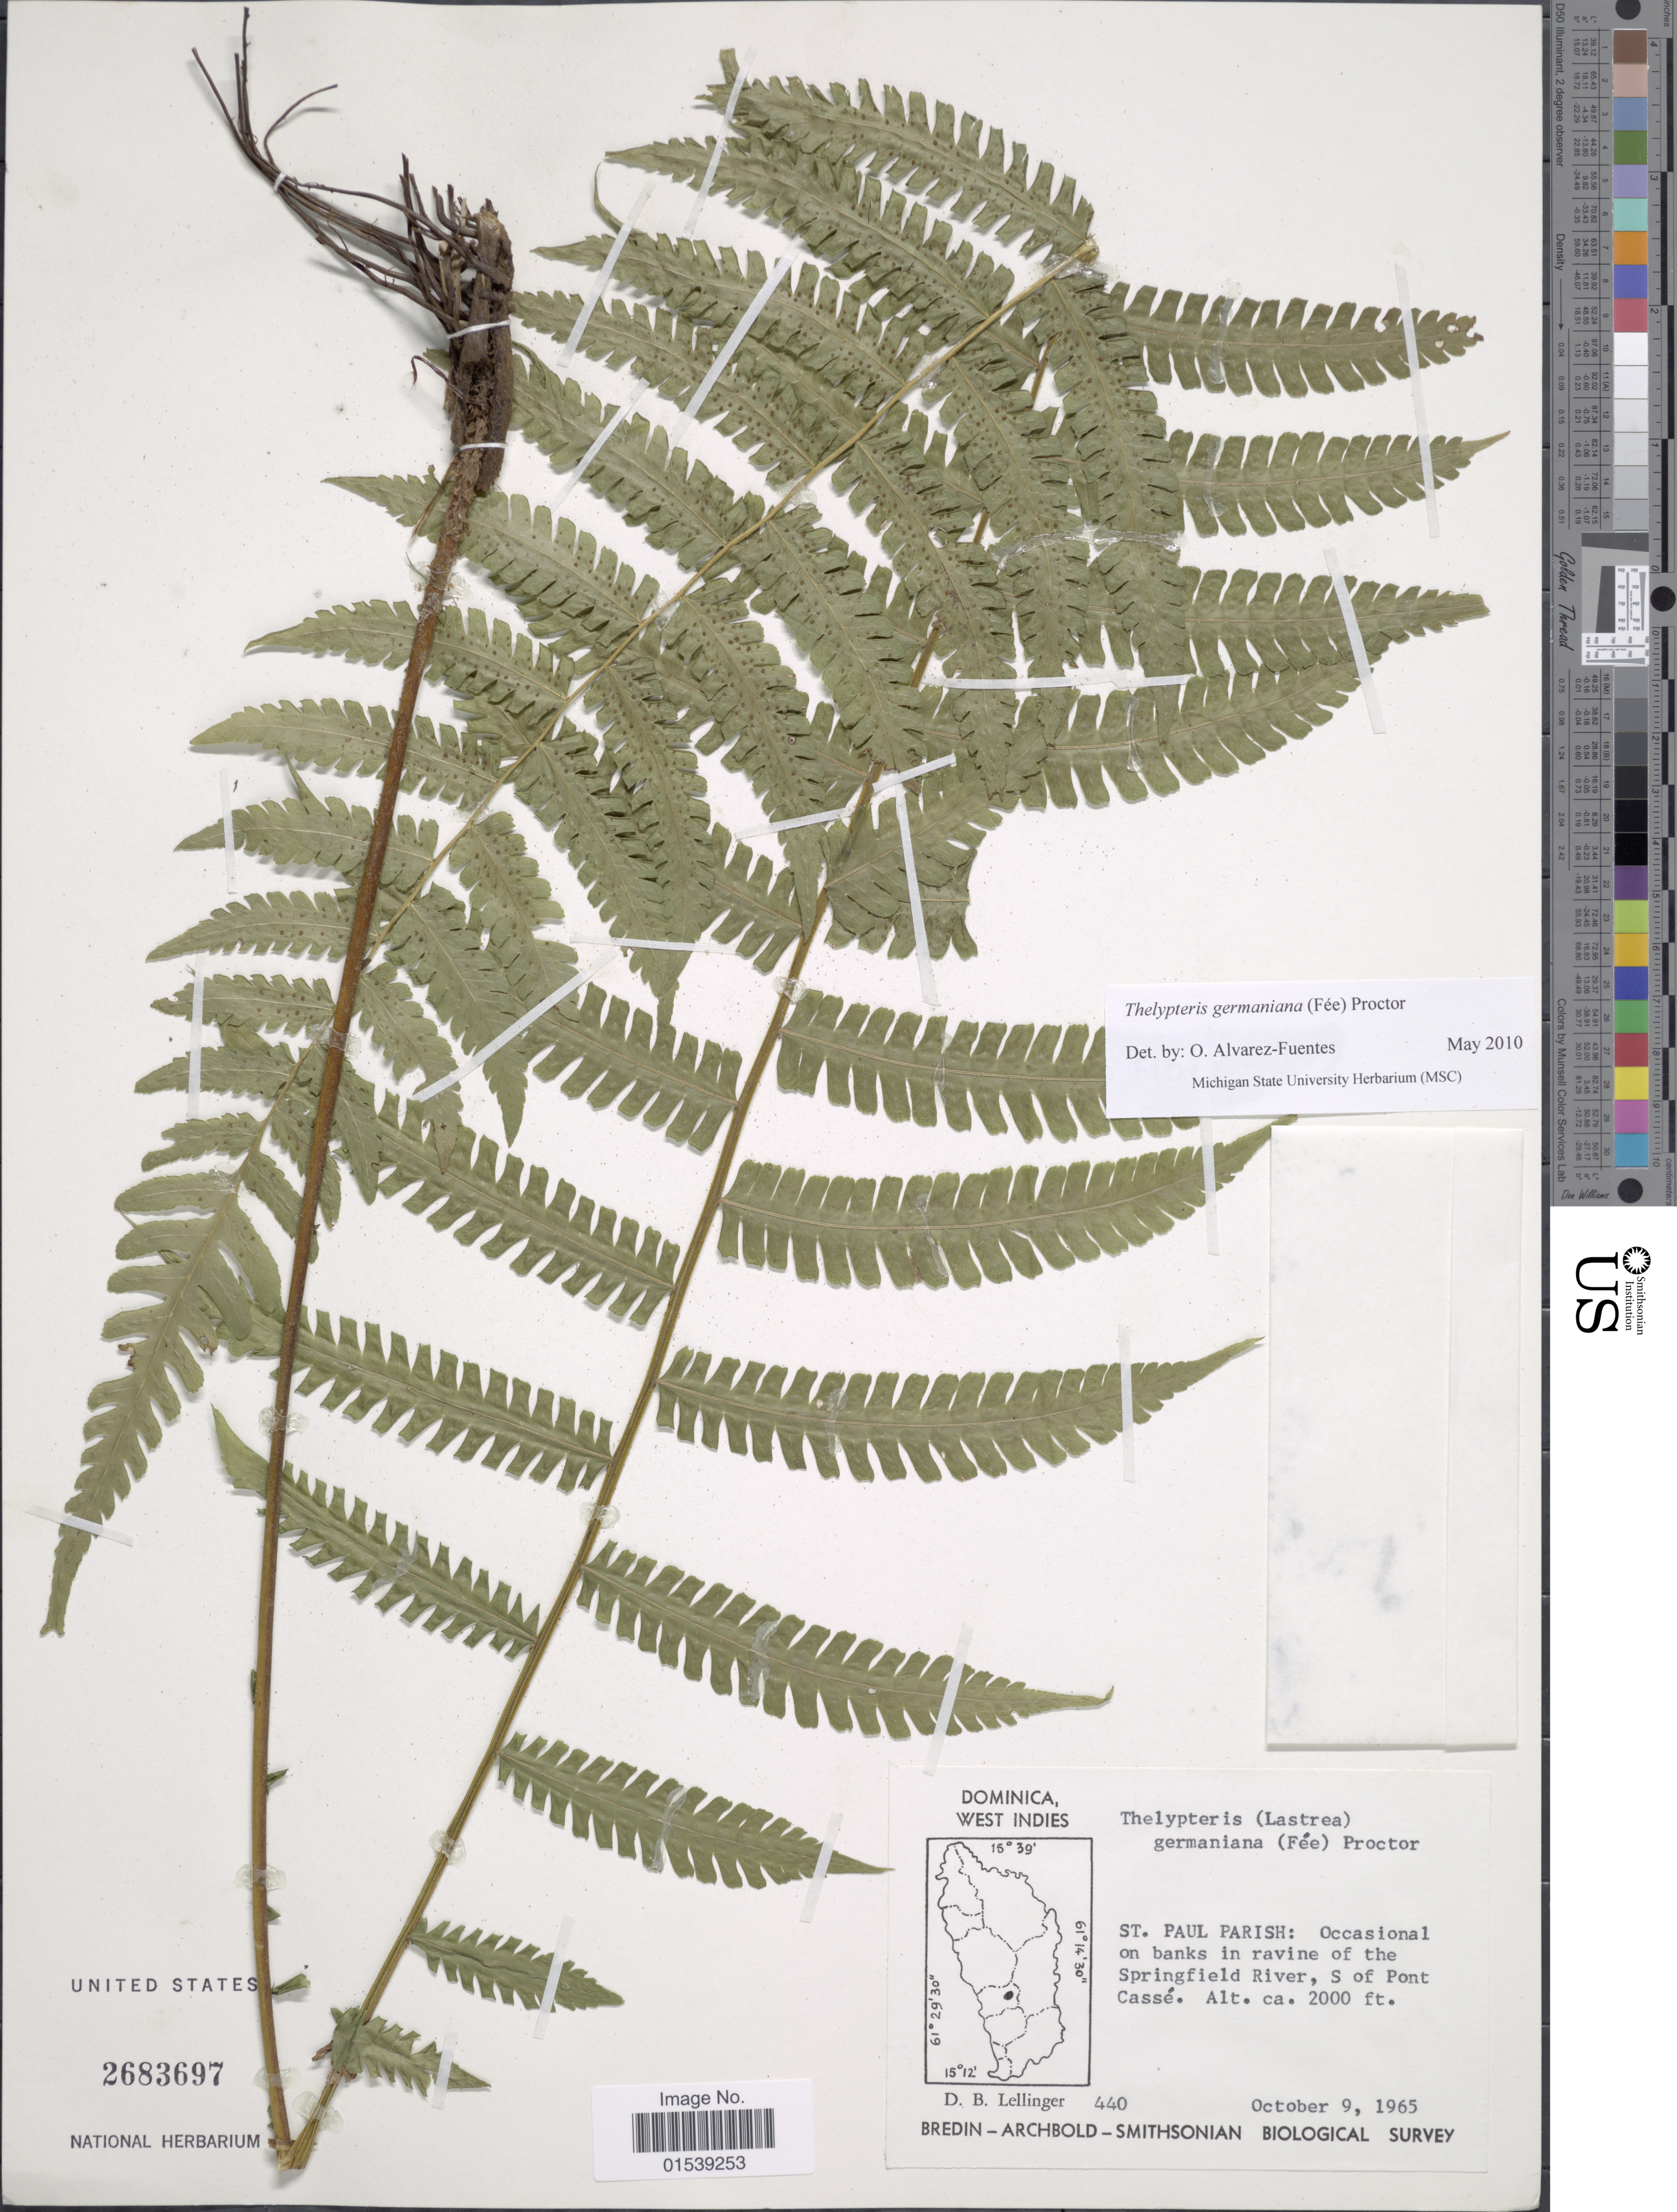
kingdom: Plantae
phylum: Tracheophyta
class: Polypodiopsida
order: Polypodiales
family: Thelypteridaceae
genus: Amauropelta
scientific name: Amauropelta germaniana (Fée) comb. nov., ined. 2015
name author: (Fée)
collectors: D. B. Lellinger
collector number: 440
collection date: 1965-10-09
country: Dominica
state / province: St. Paul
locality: West Indies, St. Paul Parish: occasional on banks in ravineof the Springfield River, S of Pont Casse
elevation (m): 610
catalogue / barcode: US 2683697